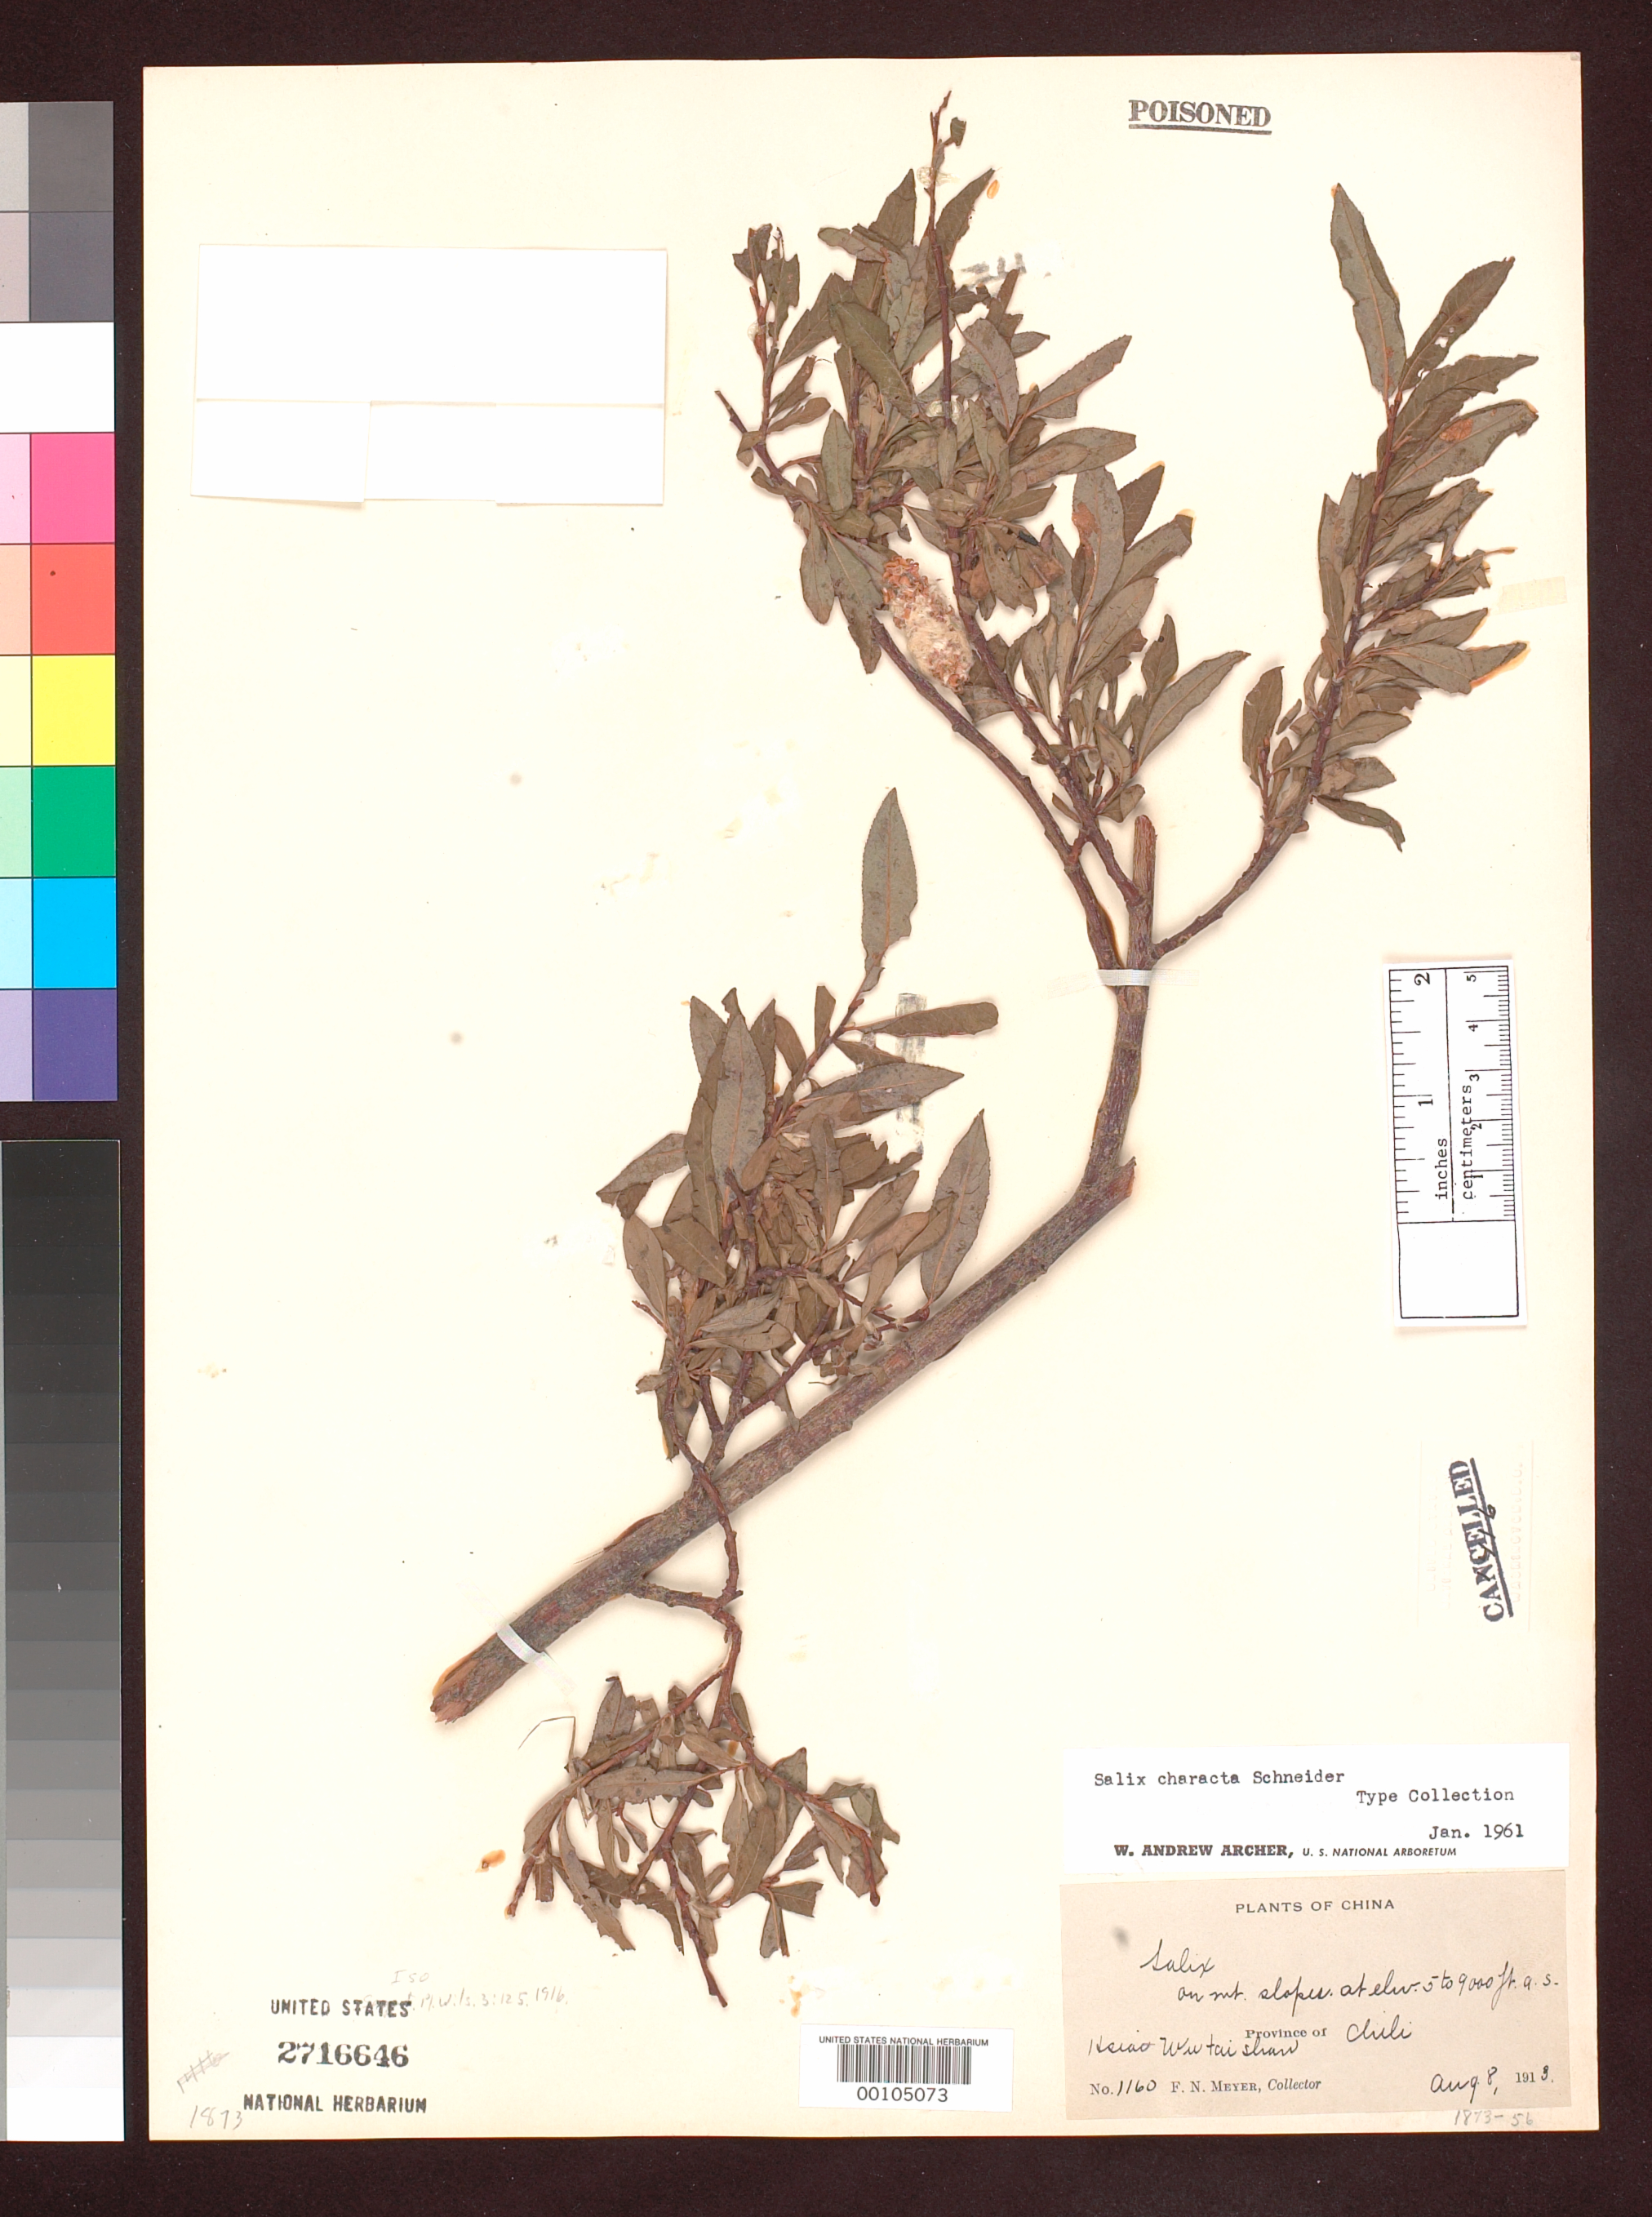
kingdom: Plantae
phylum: Tracheophyta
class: Magnoliopsida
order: Malpighiales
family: Salicaceae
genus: Salix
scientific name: Salix characta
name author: C.K. Schneid. in Sarg.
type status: Isotype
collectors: F. N. Meyer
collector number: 1160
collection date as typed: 08 Aug 1913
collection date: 1913-08-08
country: China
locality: Ksiao Wu-tai shan.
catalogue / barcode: US 2716646